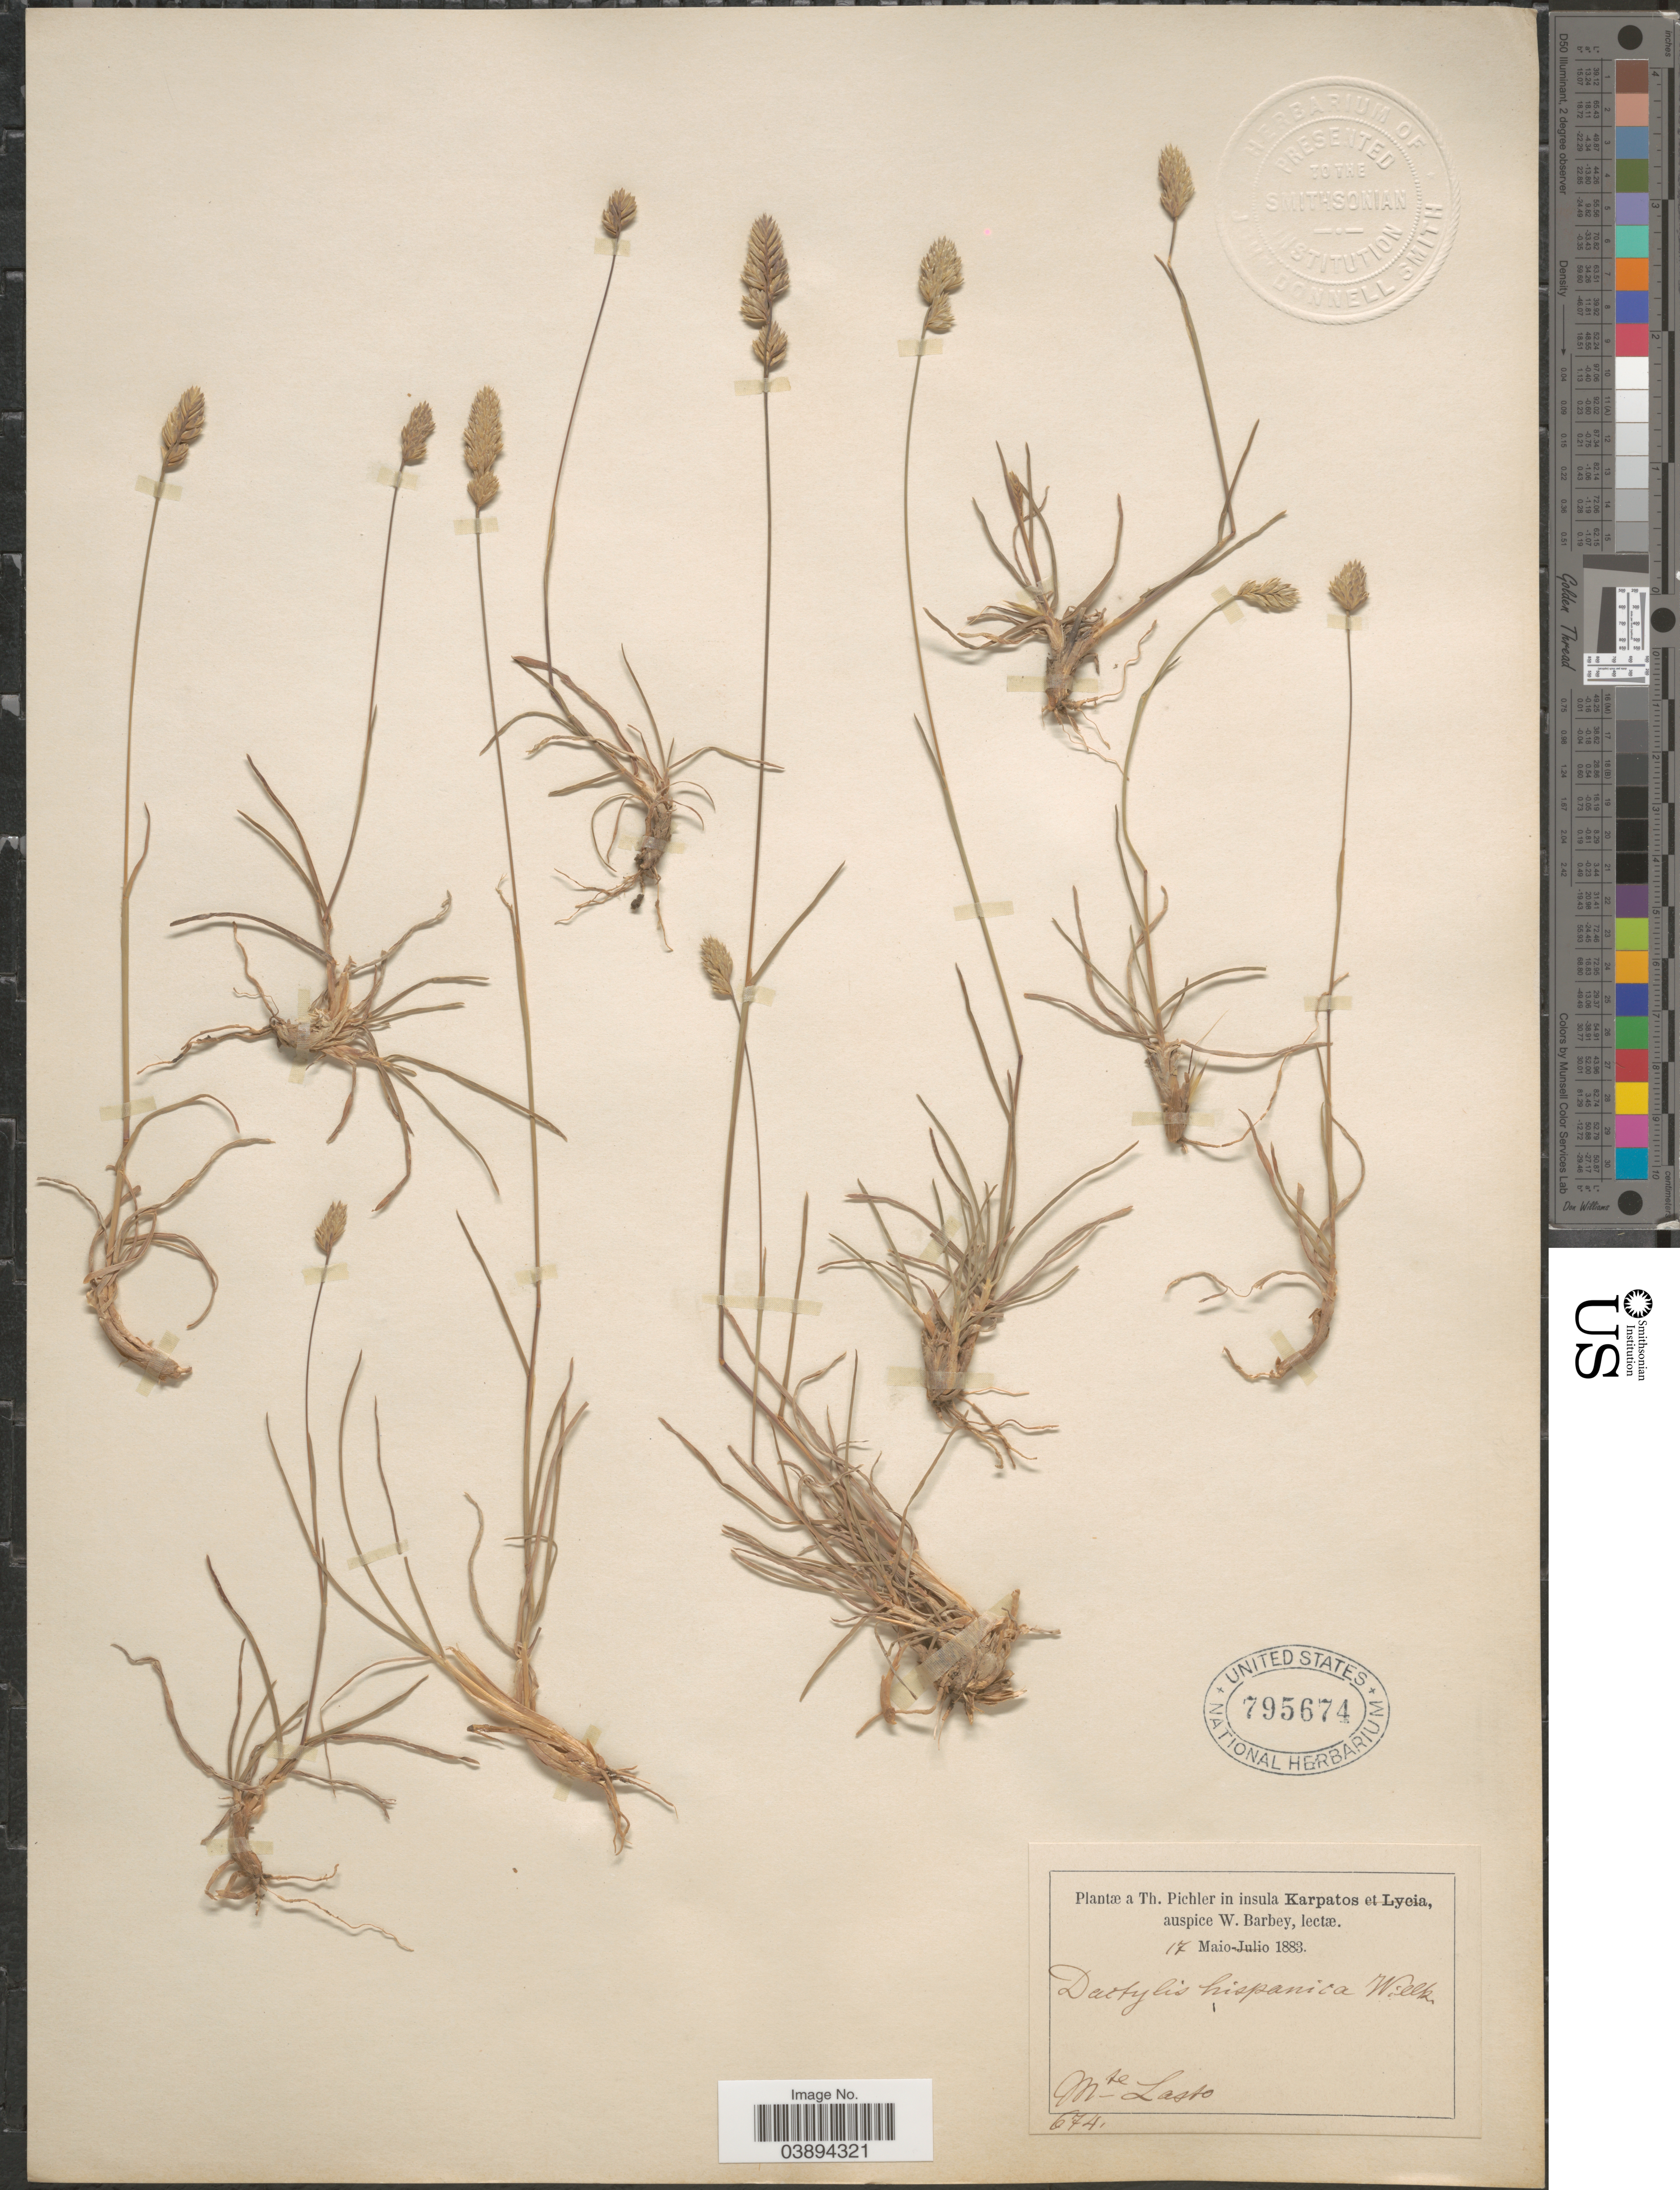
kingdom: Plantae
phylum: Tracheophyta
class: Liliopsida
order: Poales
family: Poaceae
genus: Dactylis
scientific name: Dactylis glomerata subsp. hispanica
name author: (Roth) Nyman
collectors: T. Pichler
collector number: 674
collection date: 1883-05-17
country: Greece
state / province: South Aegean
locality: In insula Karpatos. Mte Lasto.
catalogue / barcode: US 795674